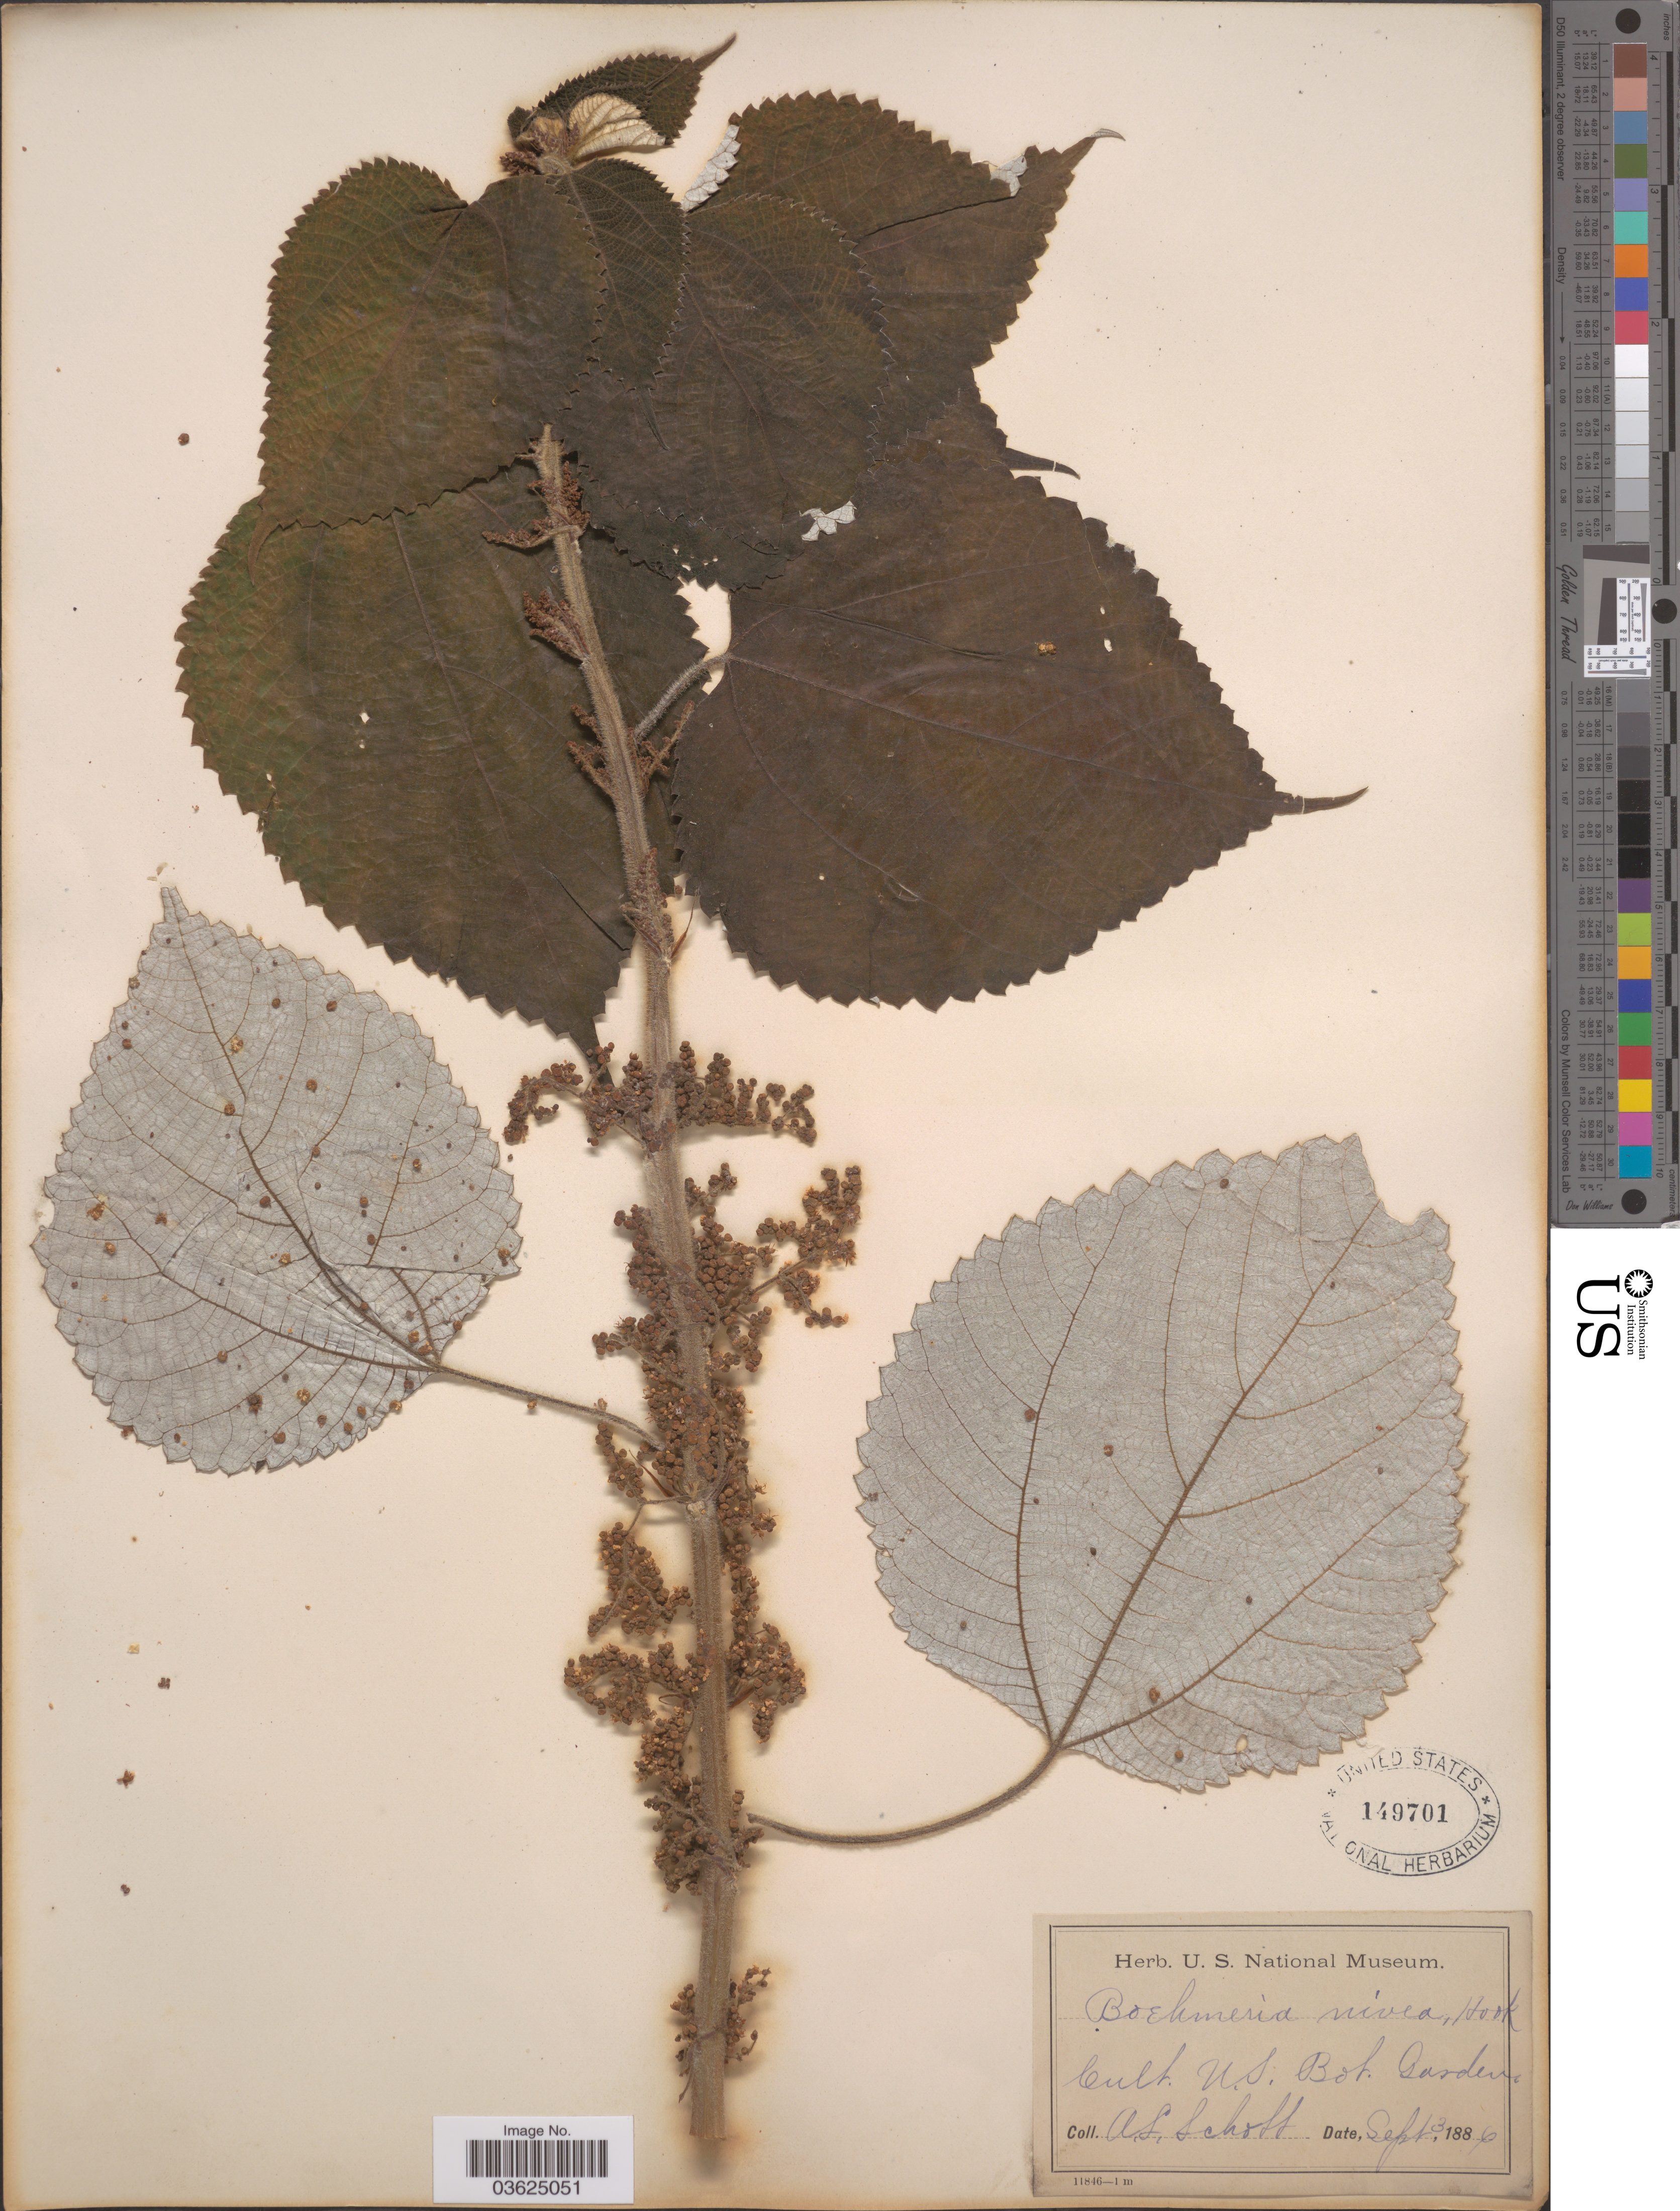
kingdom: Plantae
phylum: Tracheophyta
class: Magnoliopsida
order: Rosales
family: Urticaceae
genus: Boehmeria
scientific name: Boehmeria nivea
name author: (L.) Gaudich.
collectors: A. L. Schott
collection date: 1886-09-03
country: United States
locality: U.S. Bot. Garden.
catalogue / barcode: US 149701